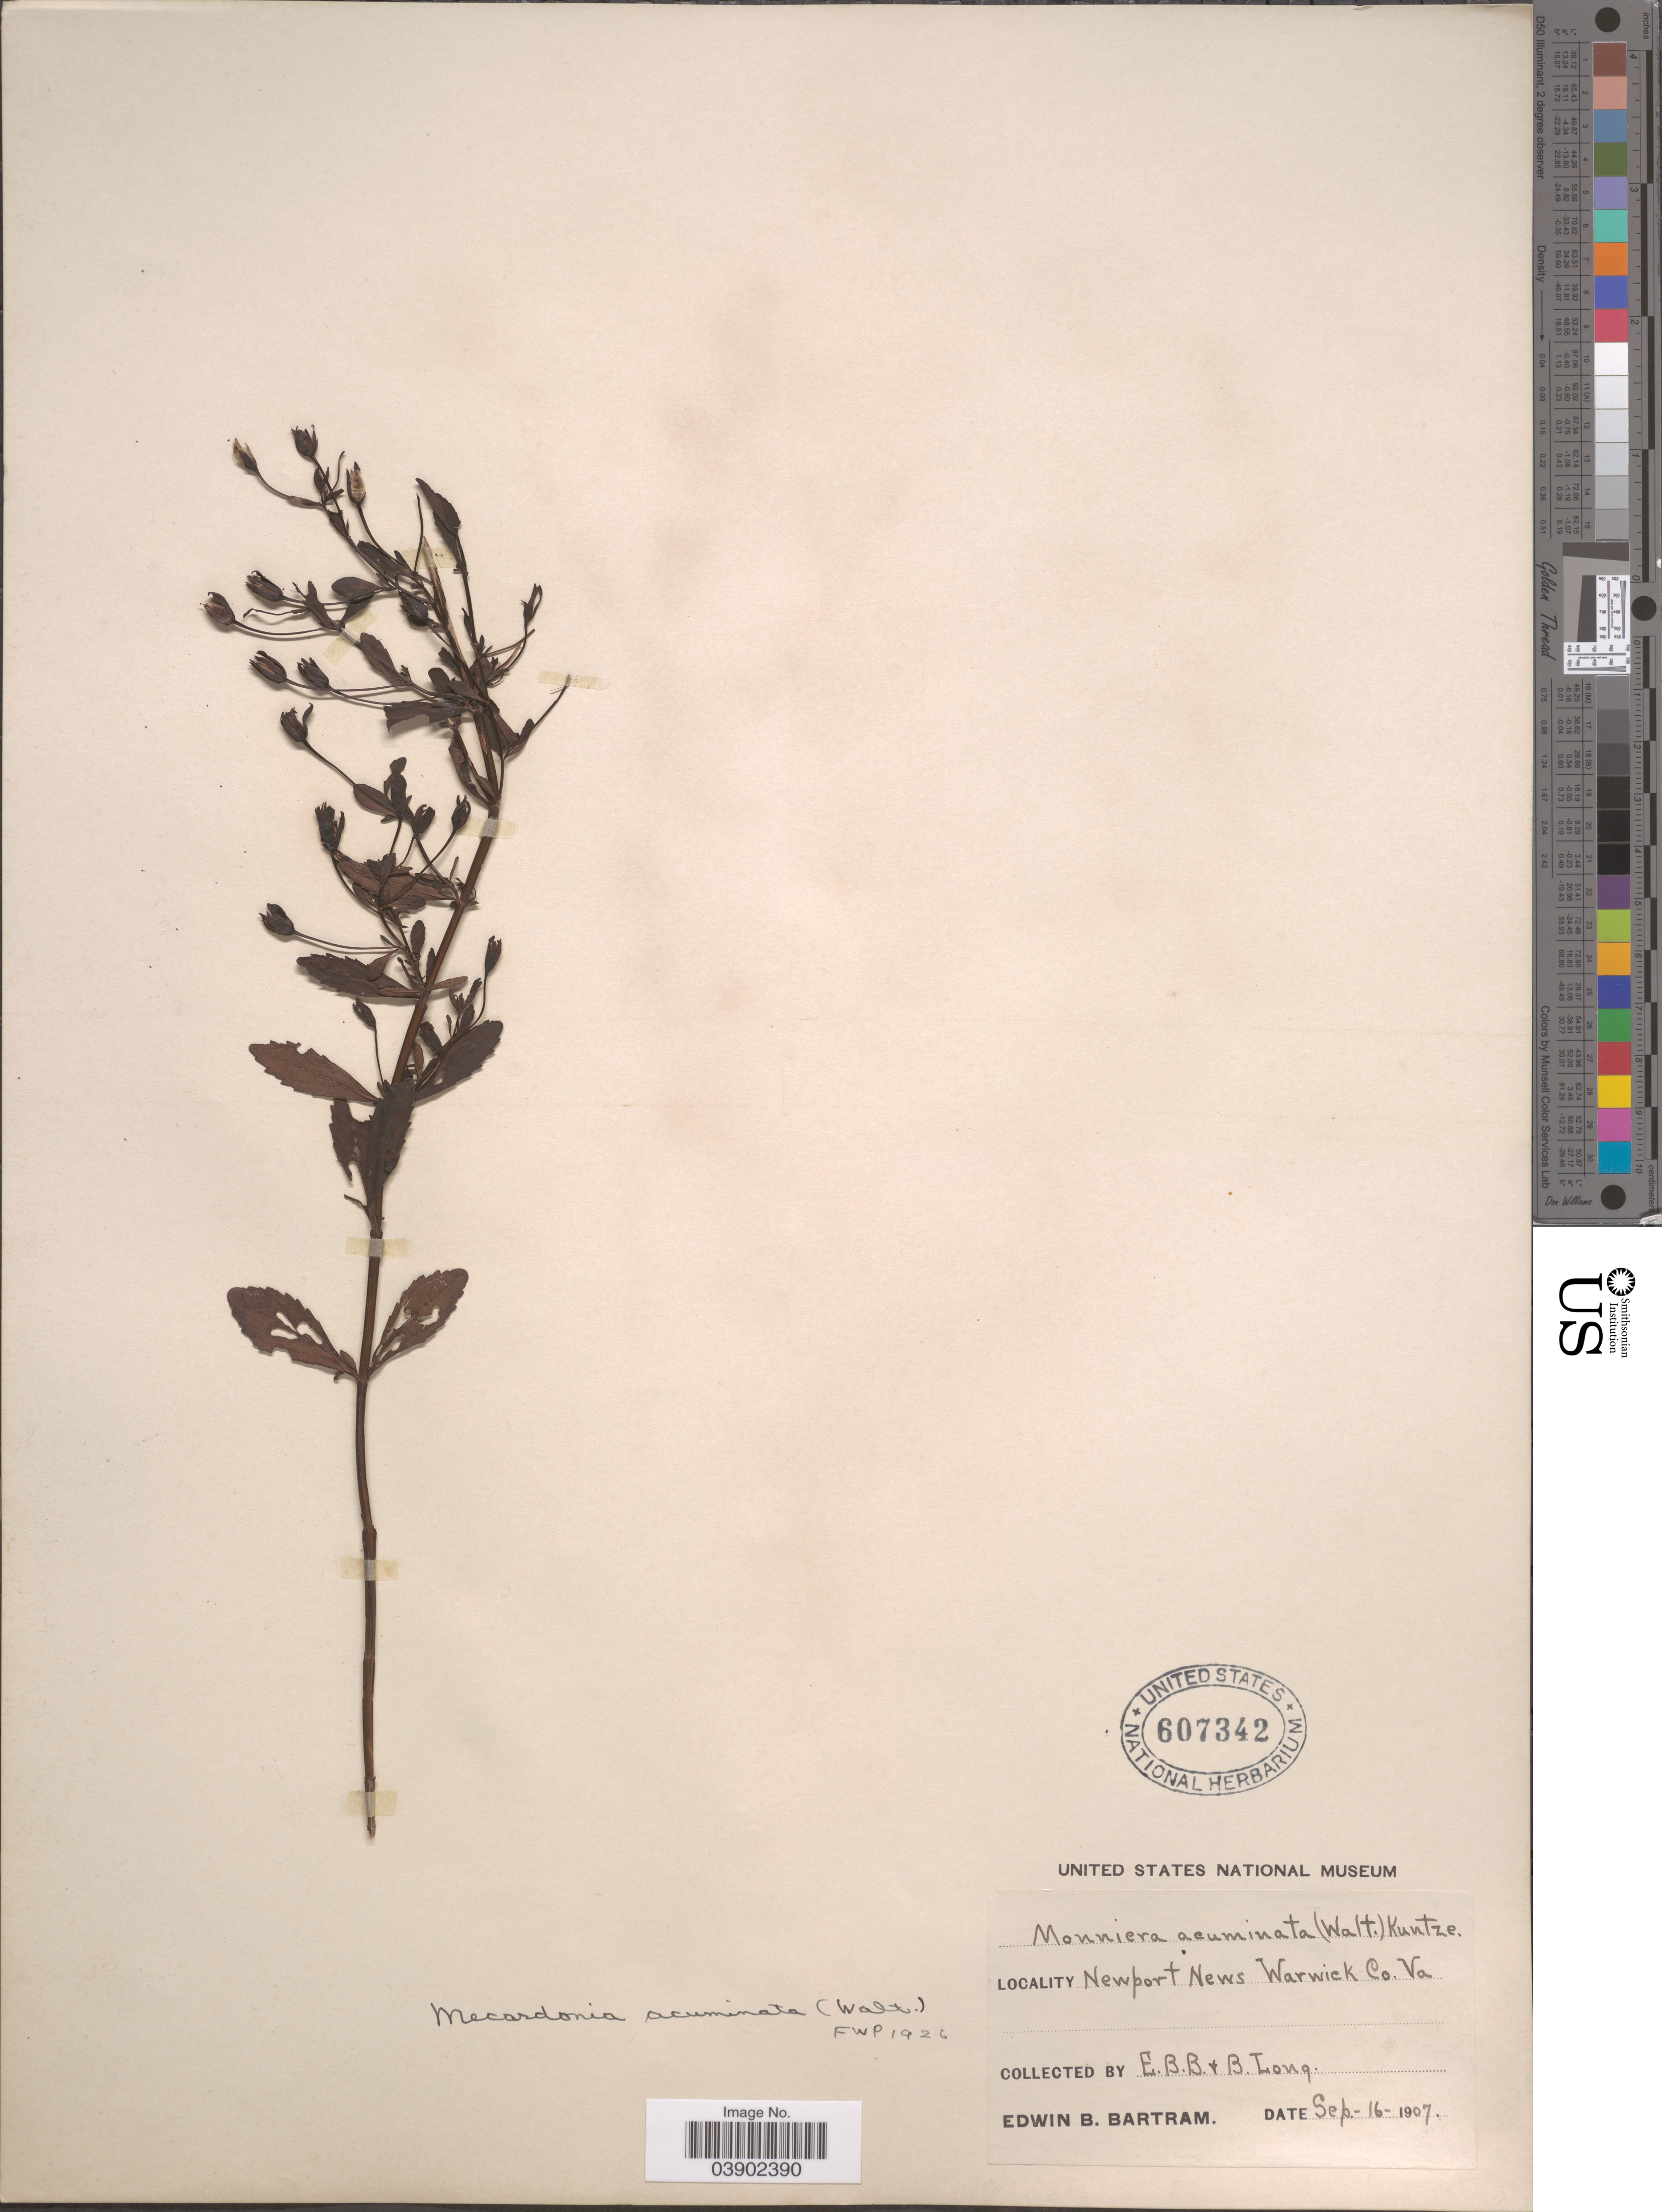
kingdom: Plantae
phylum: Tracheophyta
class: Magnoliopsida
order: Lamiales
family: Plantaginaceae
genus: Mecardonia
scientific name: Mecardonia vandellioides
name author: (Kunth) Pennell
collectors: E. B. Bartram & B. Long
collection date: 1907-09-16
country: United States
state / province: Virginia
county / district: City of Newport News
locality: Newport News, Warwick Co.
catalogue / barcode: US 607342